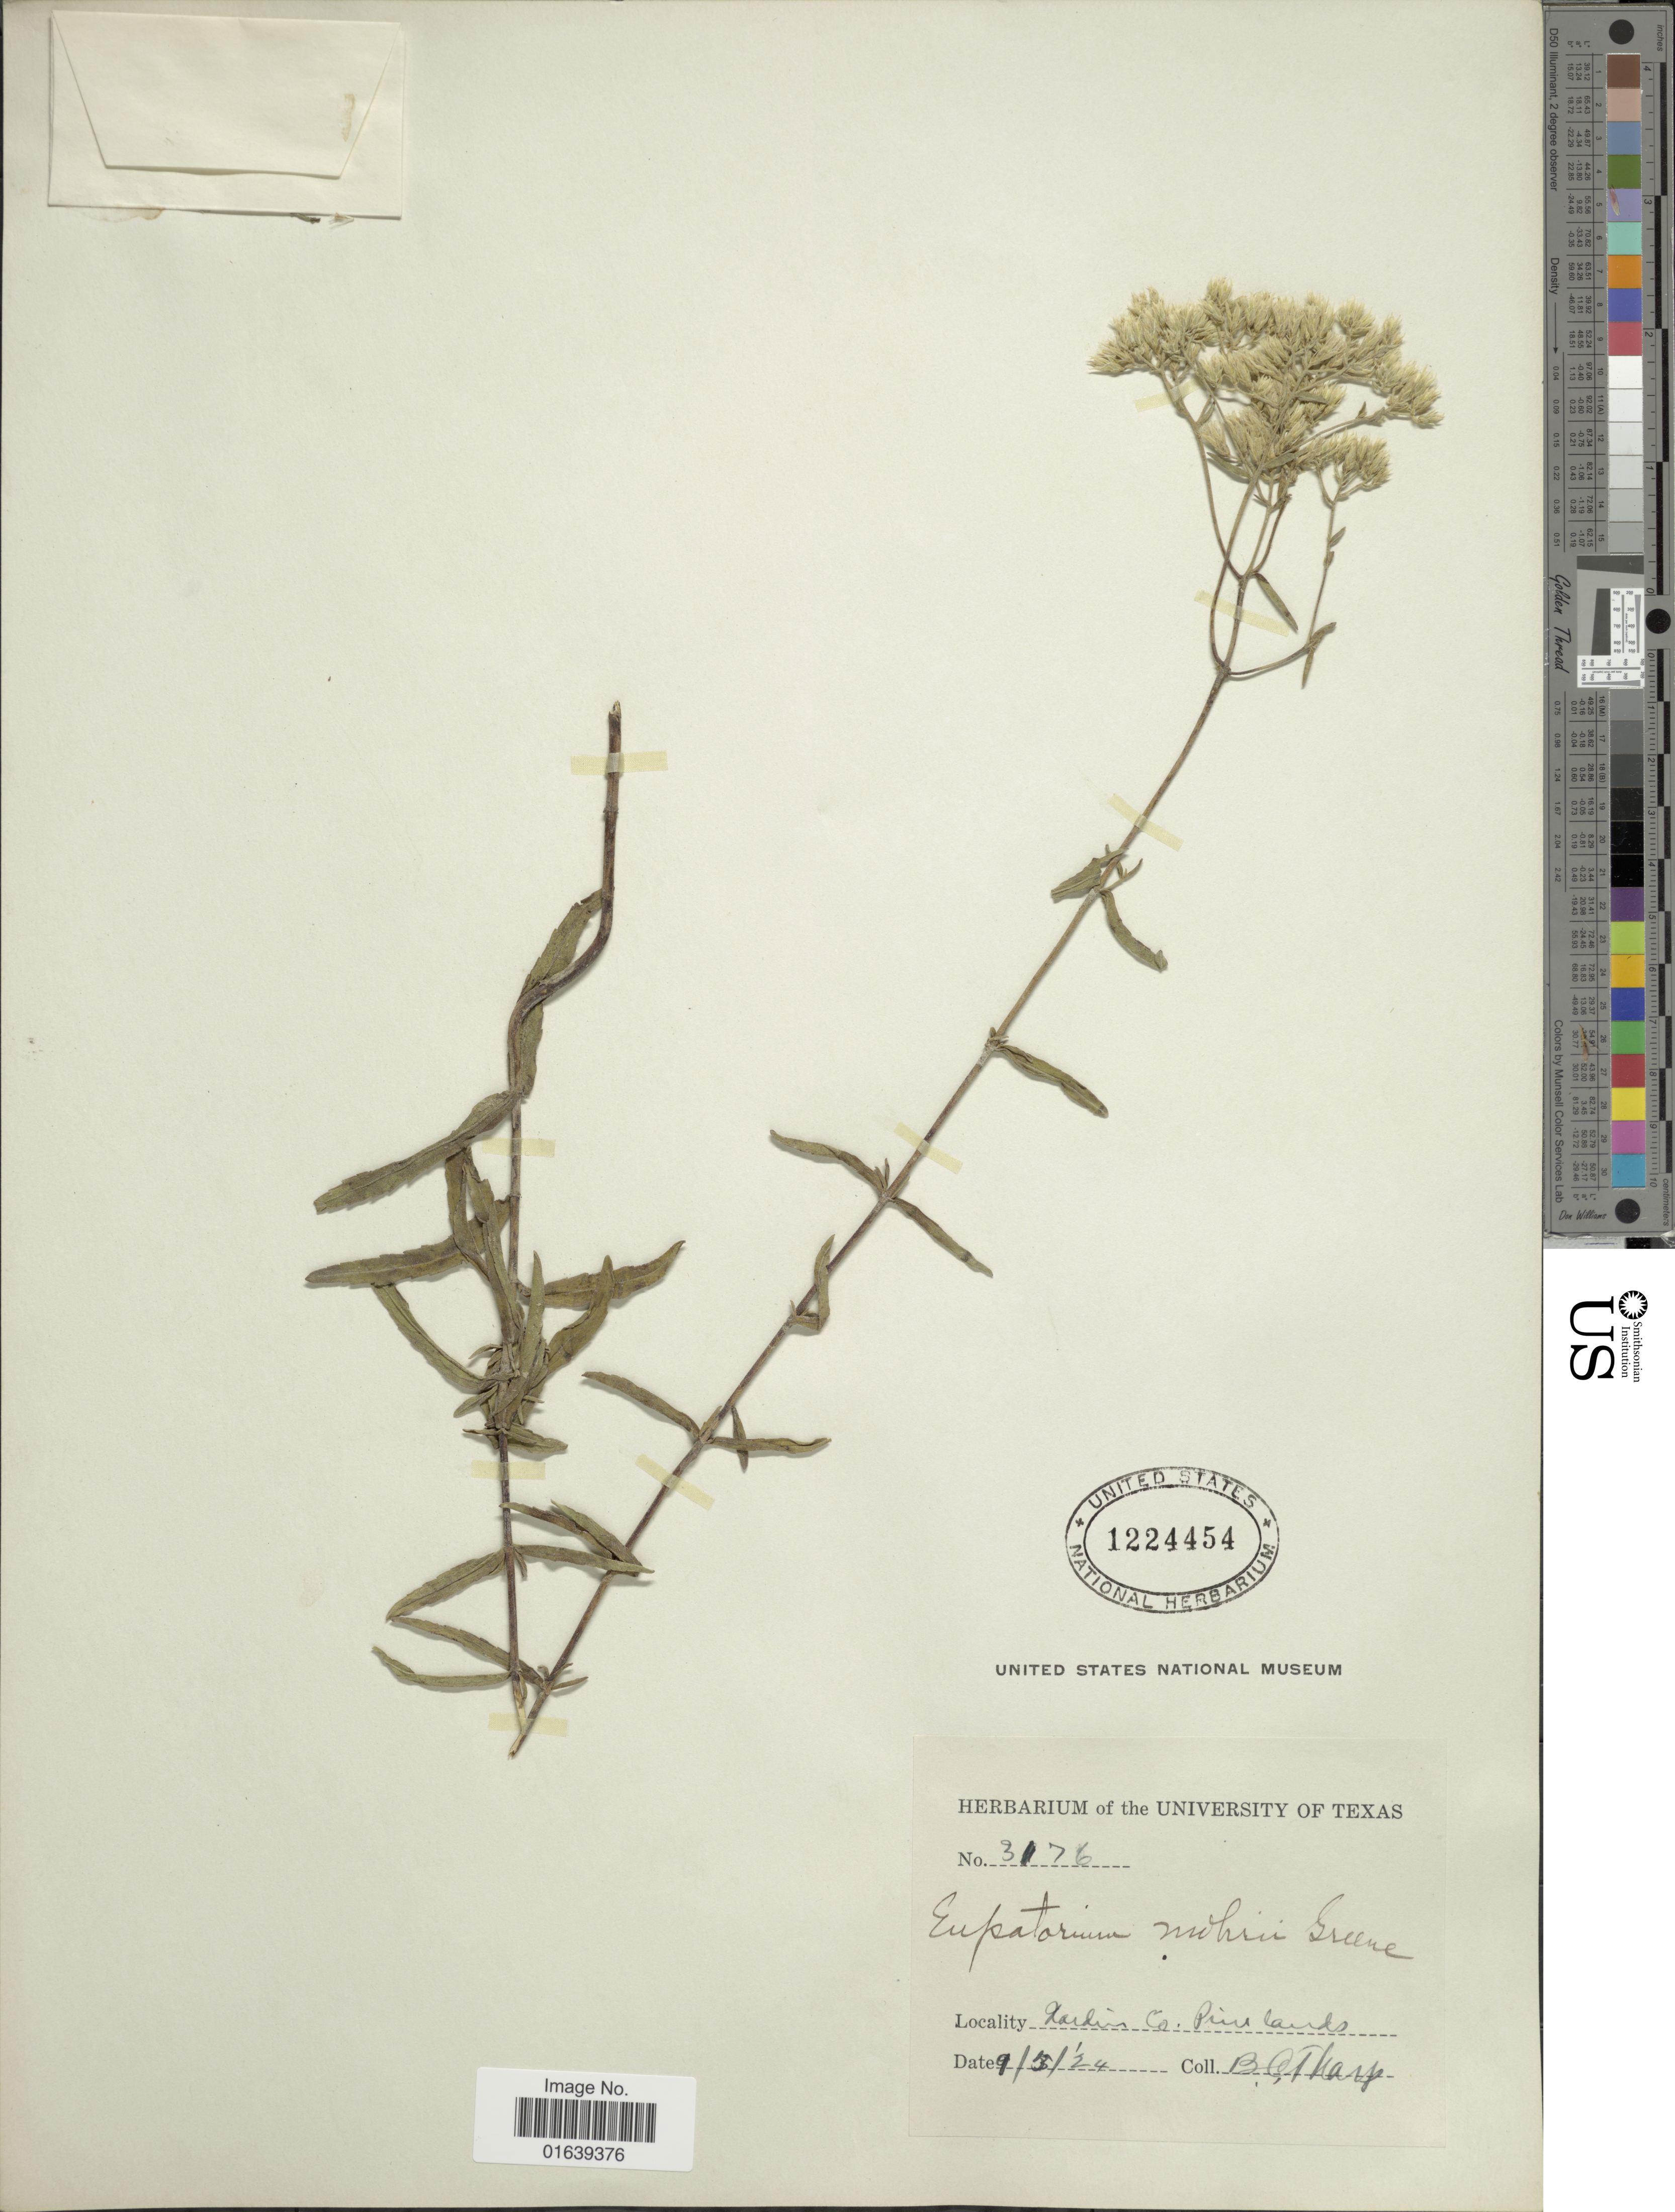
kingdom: Plantae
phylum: Tracheophyta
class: Magnoliopsida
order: Asterales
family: Asteraceae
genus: Eupatorium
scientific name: Eupatorium leucolepis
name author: (DC.) Torr. & A. Gray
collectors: B. C. Tharp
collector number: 3176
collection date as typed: Transcribed d/m/y: 5/9/24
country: United States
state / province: Texas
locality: Texas. Harking Co. Pine woods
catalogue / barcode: US 1224454